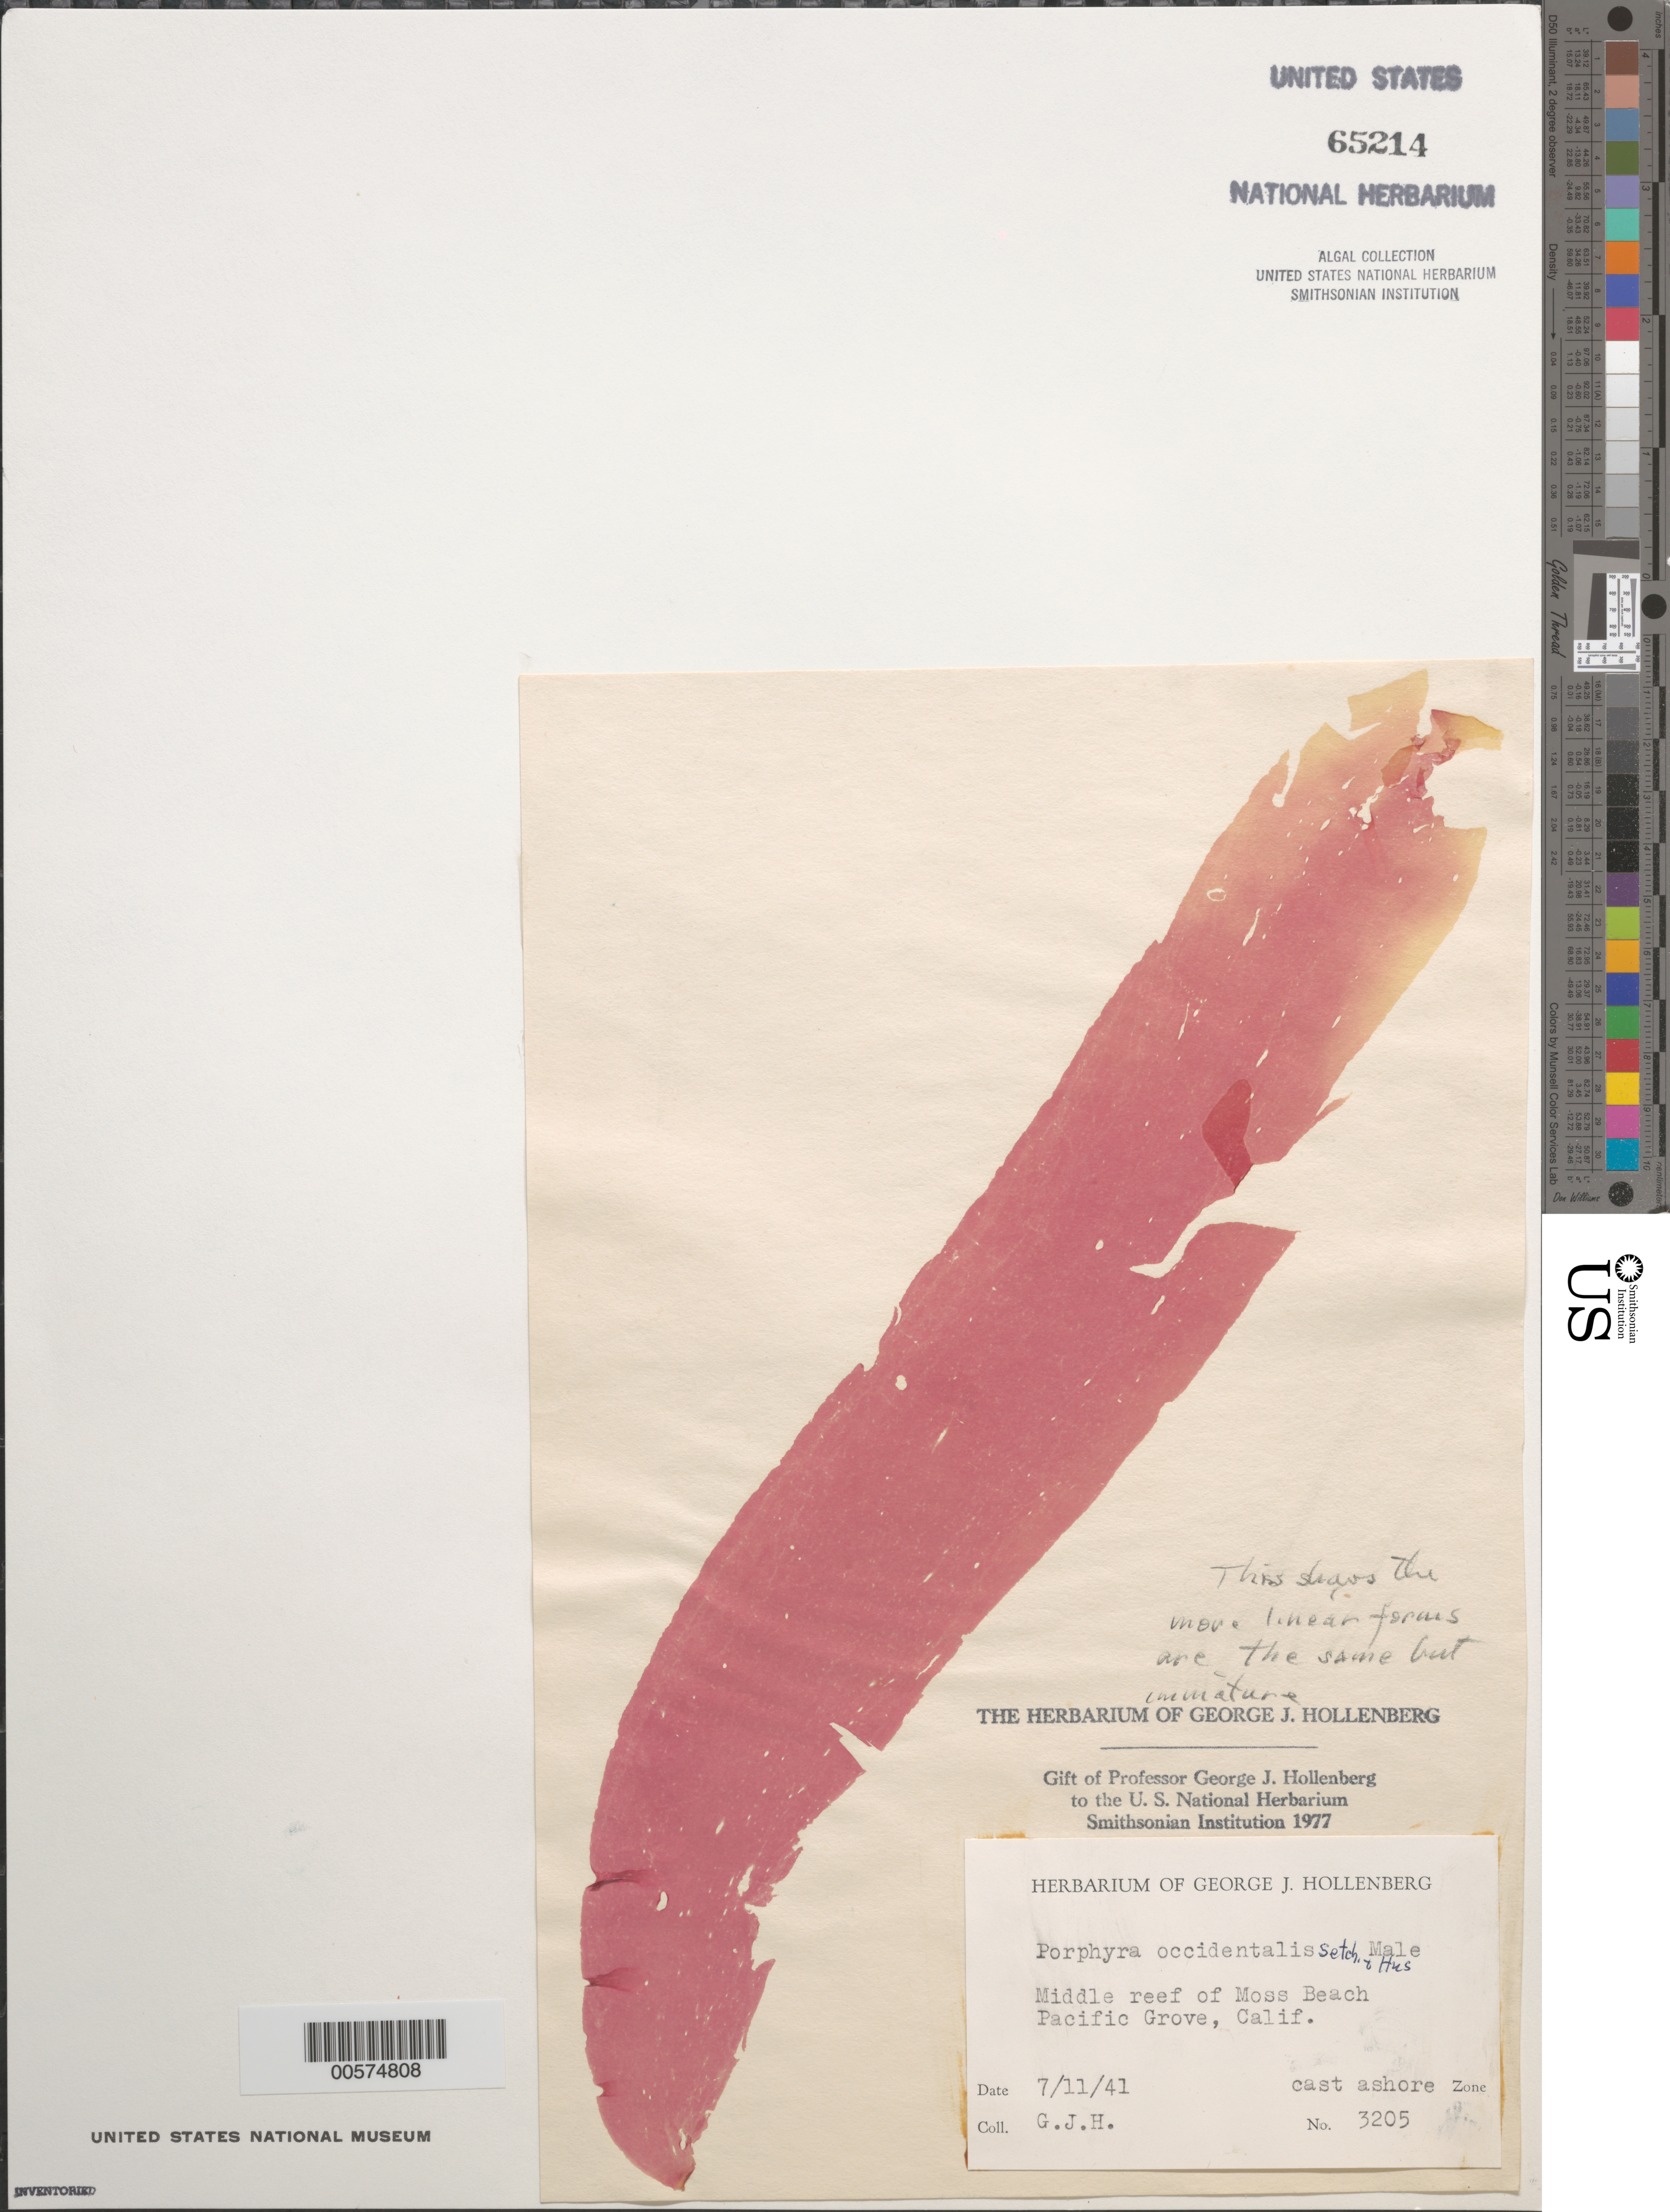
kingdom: Plantae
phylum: Rhodophyta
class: Bangiophyceae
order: Bangiales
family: Bangiaceae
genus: Porphyra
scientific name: Porphyra occidentalis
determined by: Hollenberg, George J.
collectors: G. Hollenberg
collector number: GJH 3205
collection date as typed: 11 Jul 1941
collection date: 1941-07-11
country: United States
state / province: California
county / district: Monterey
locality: Middle reef of Moss Beach, Pacific Grove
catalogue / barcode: US 65214